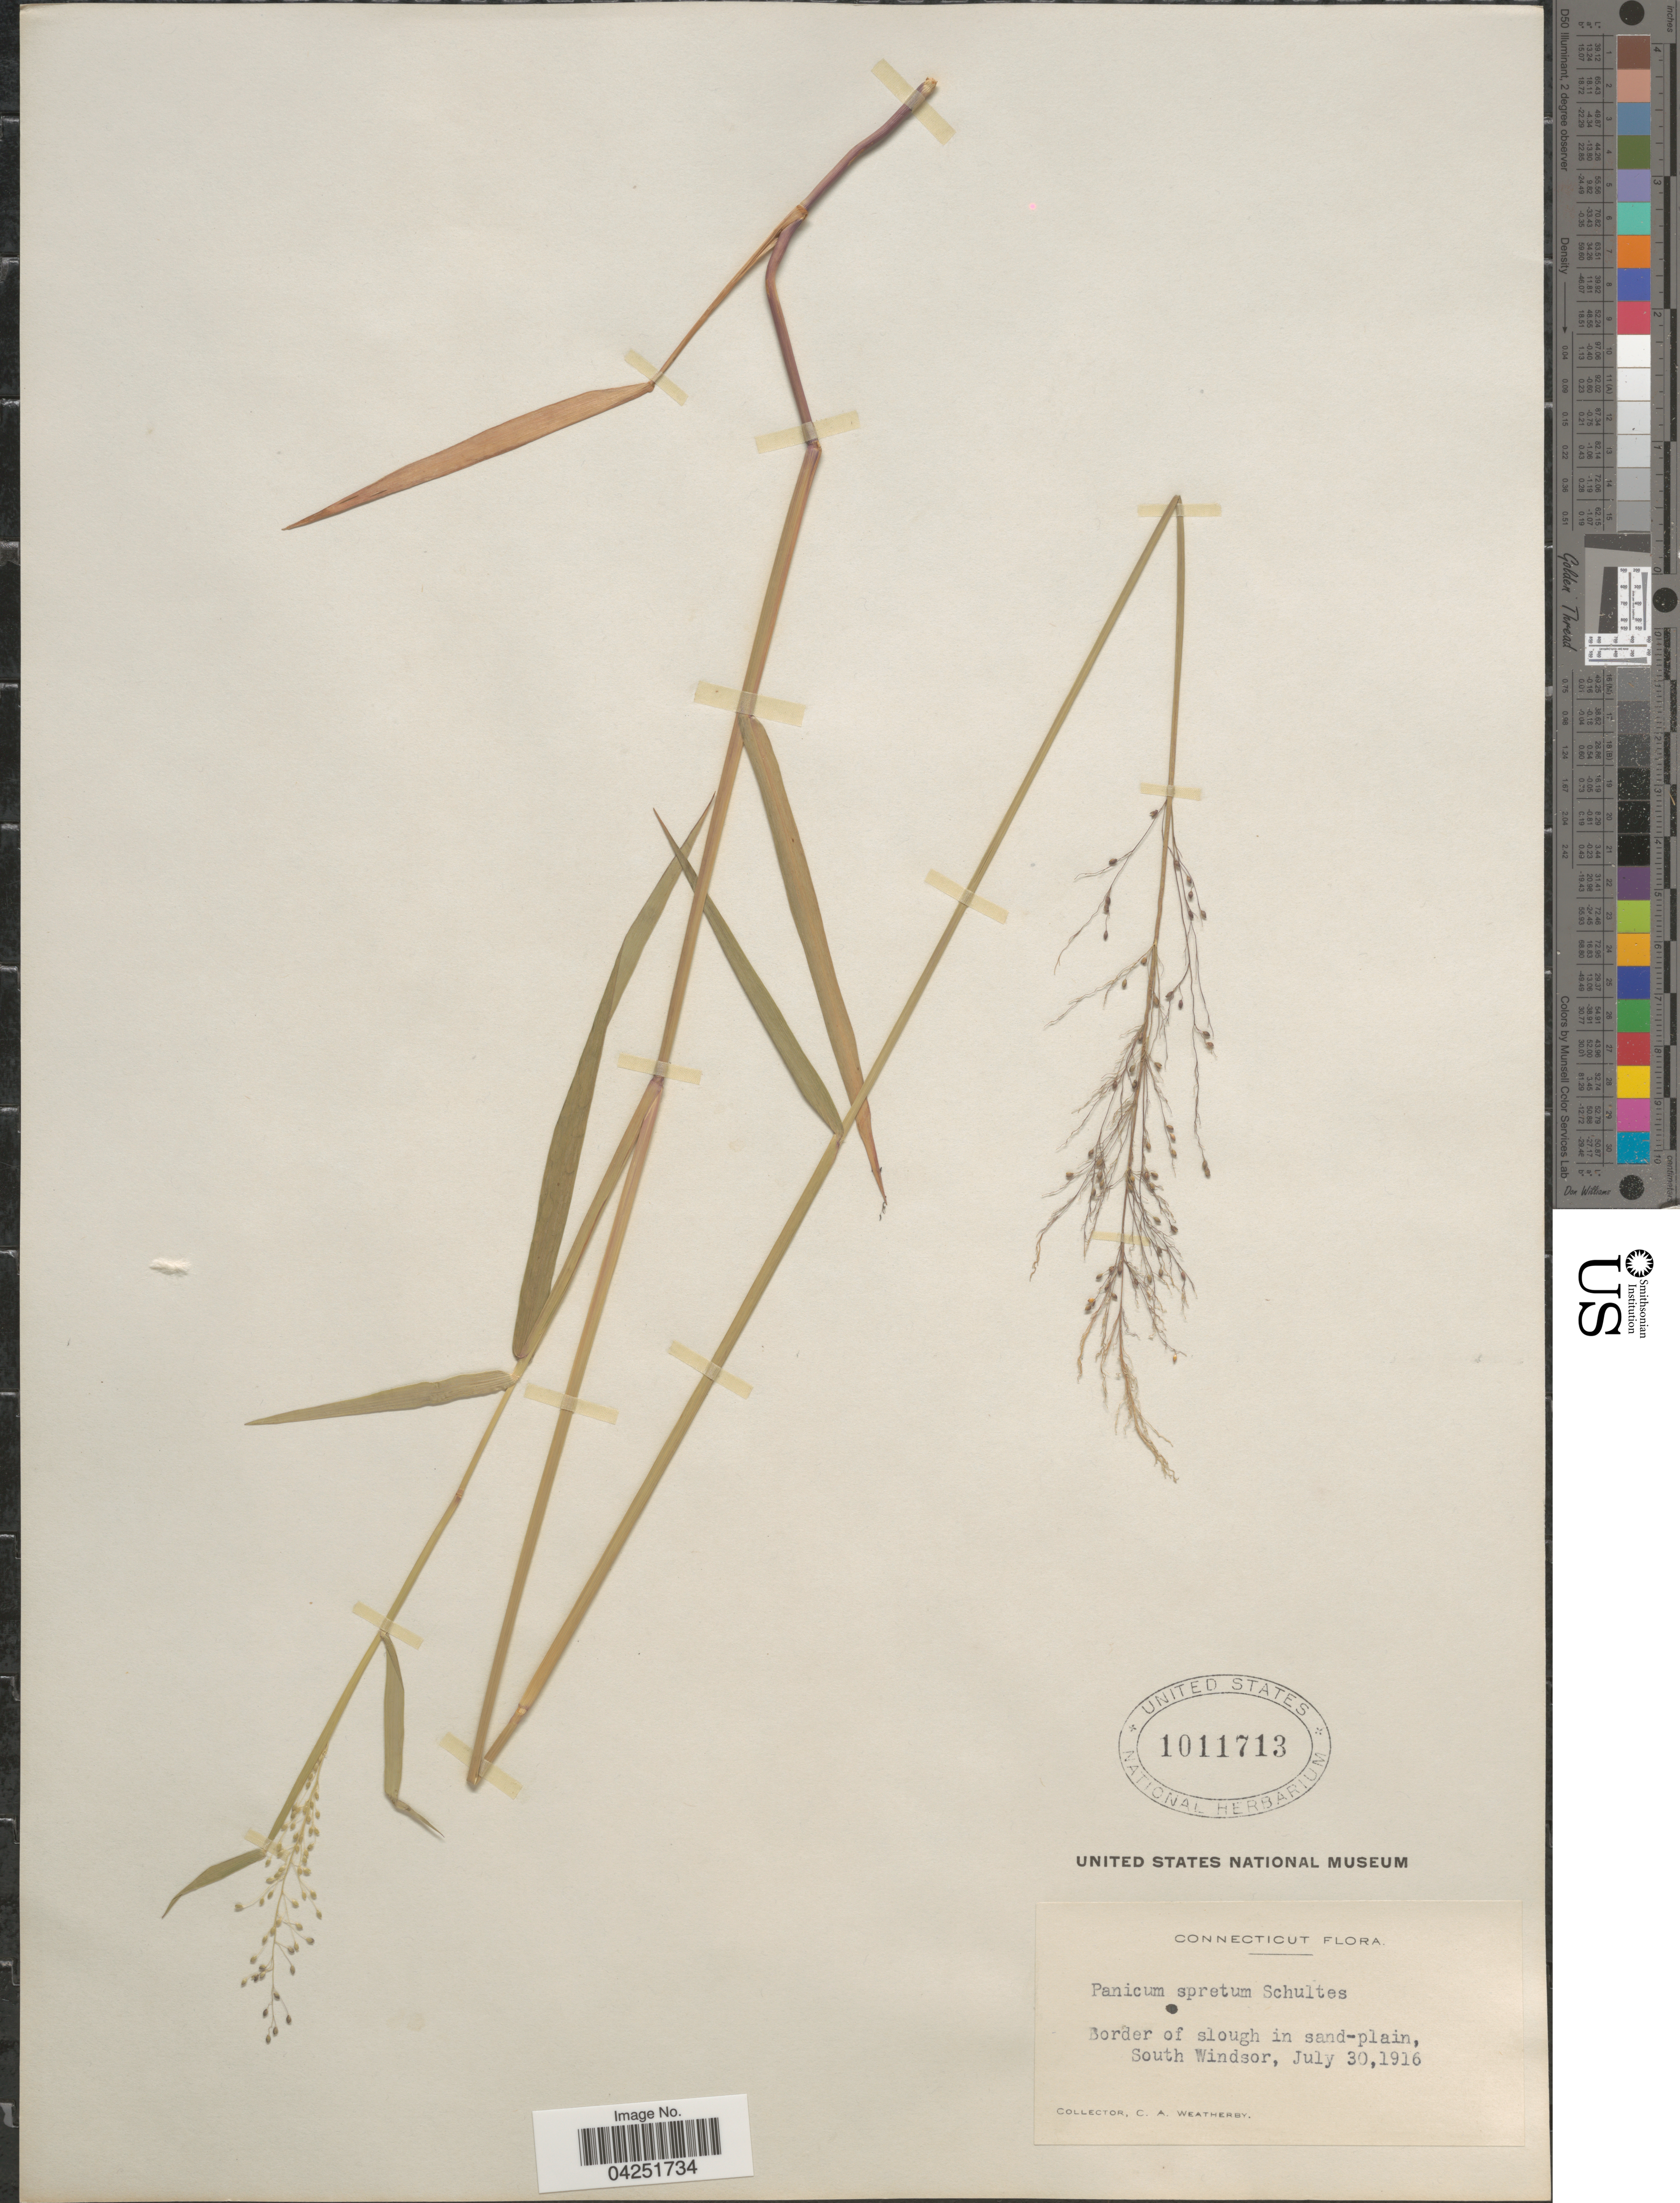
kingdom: Plantae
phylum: Tracheophyta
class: Liliopsida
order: Poales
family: Poaceae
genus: Dichanthelium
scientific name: Dichanthelium acuminatum var. densiflorum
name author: (Rand & Redfield) Gould & C.A. Clark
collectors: C. A. Weatherby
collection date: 1916-07-30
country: United States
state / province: Connecticut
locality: Border of slough in sand-plain, South Windsor.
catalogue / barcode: US 1011713